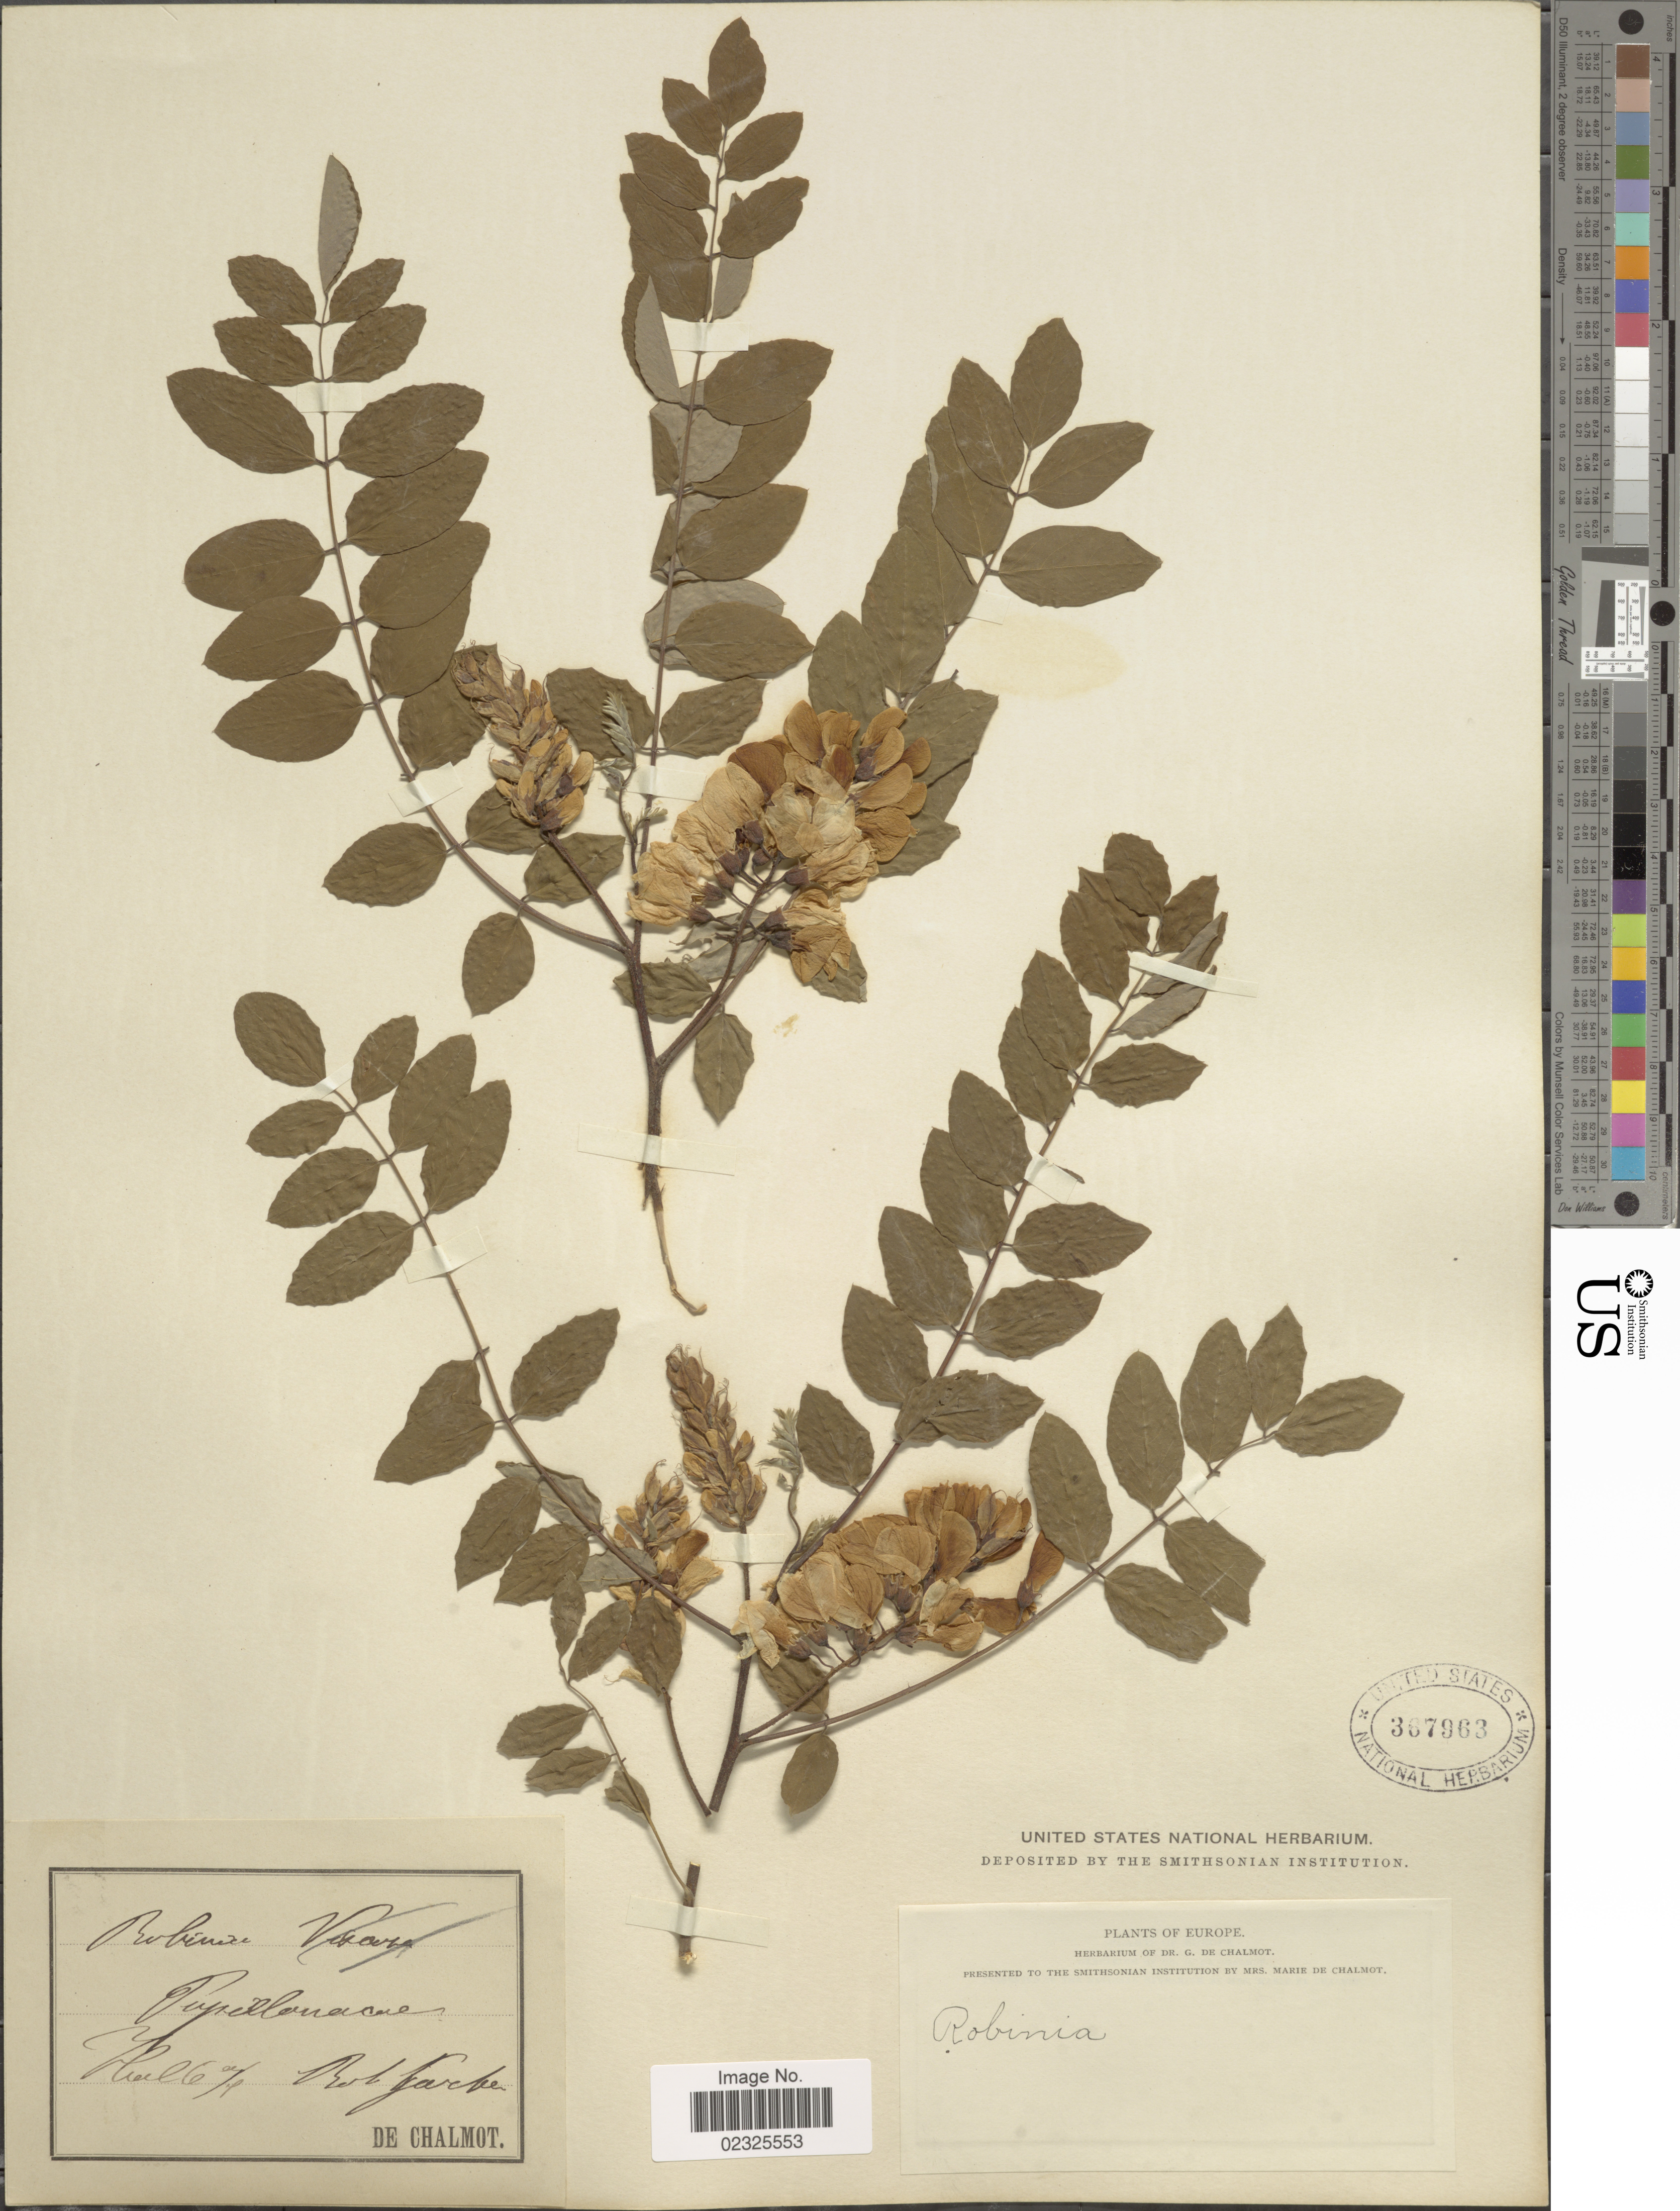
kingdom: Plantae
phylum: Tracheophyta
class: Magnoliopsida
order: Fabales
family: Fabaceae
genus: Robinia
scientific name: Robinia sp.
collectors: ex herb. G. de Chalmot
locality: Europe, Bob Garden [unsure placement] [interpreted]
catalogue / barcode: US 367963